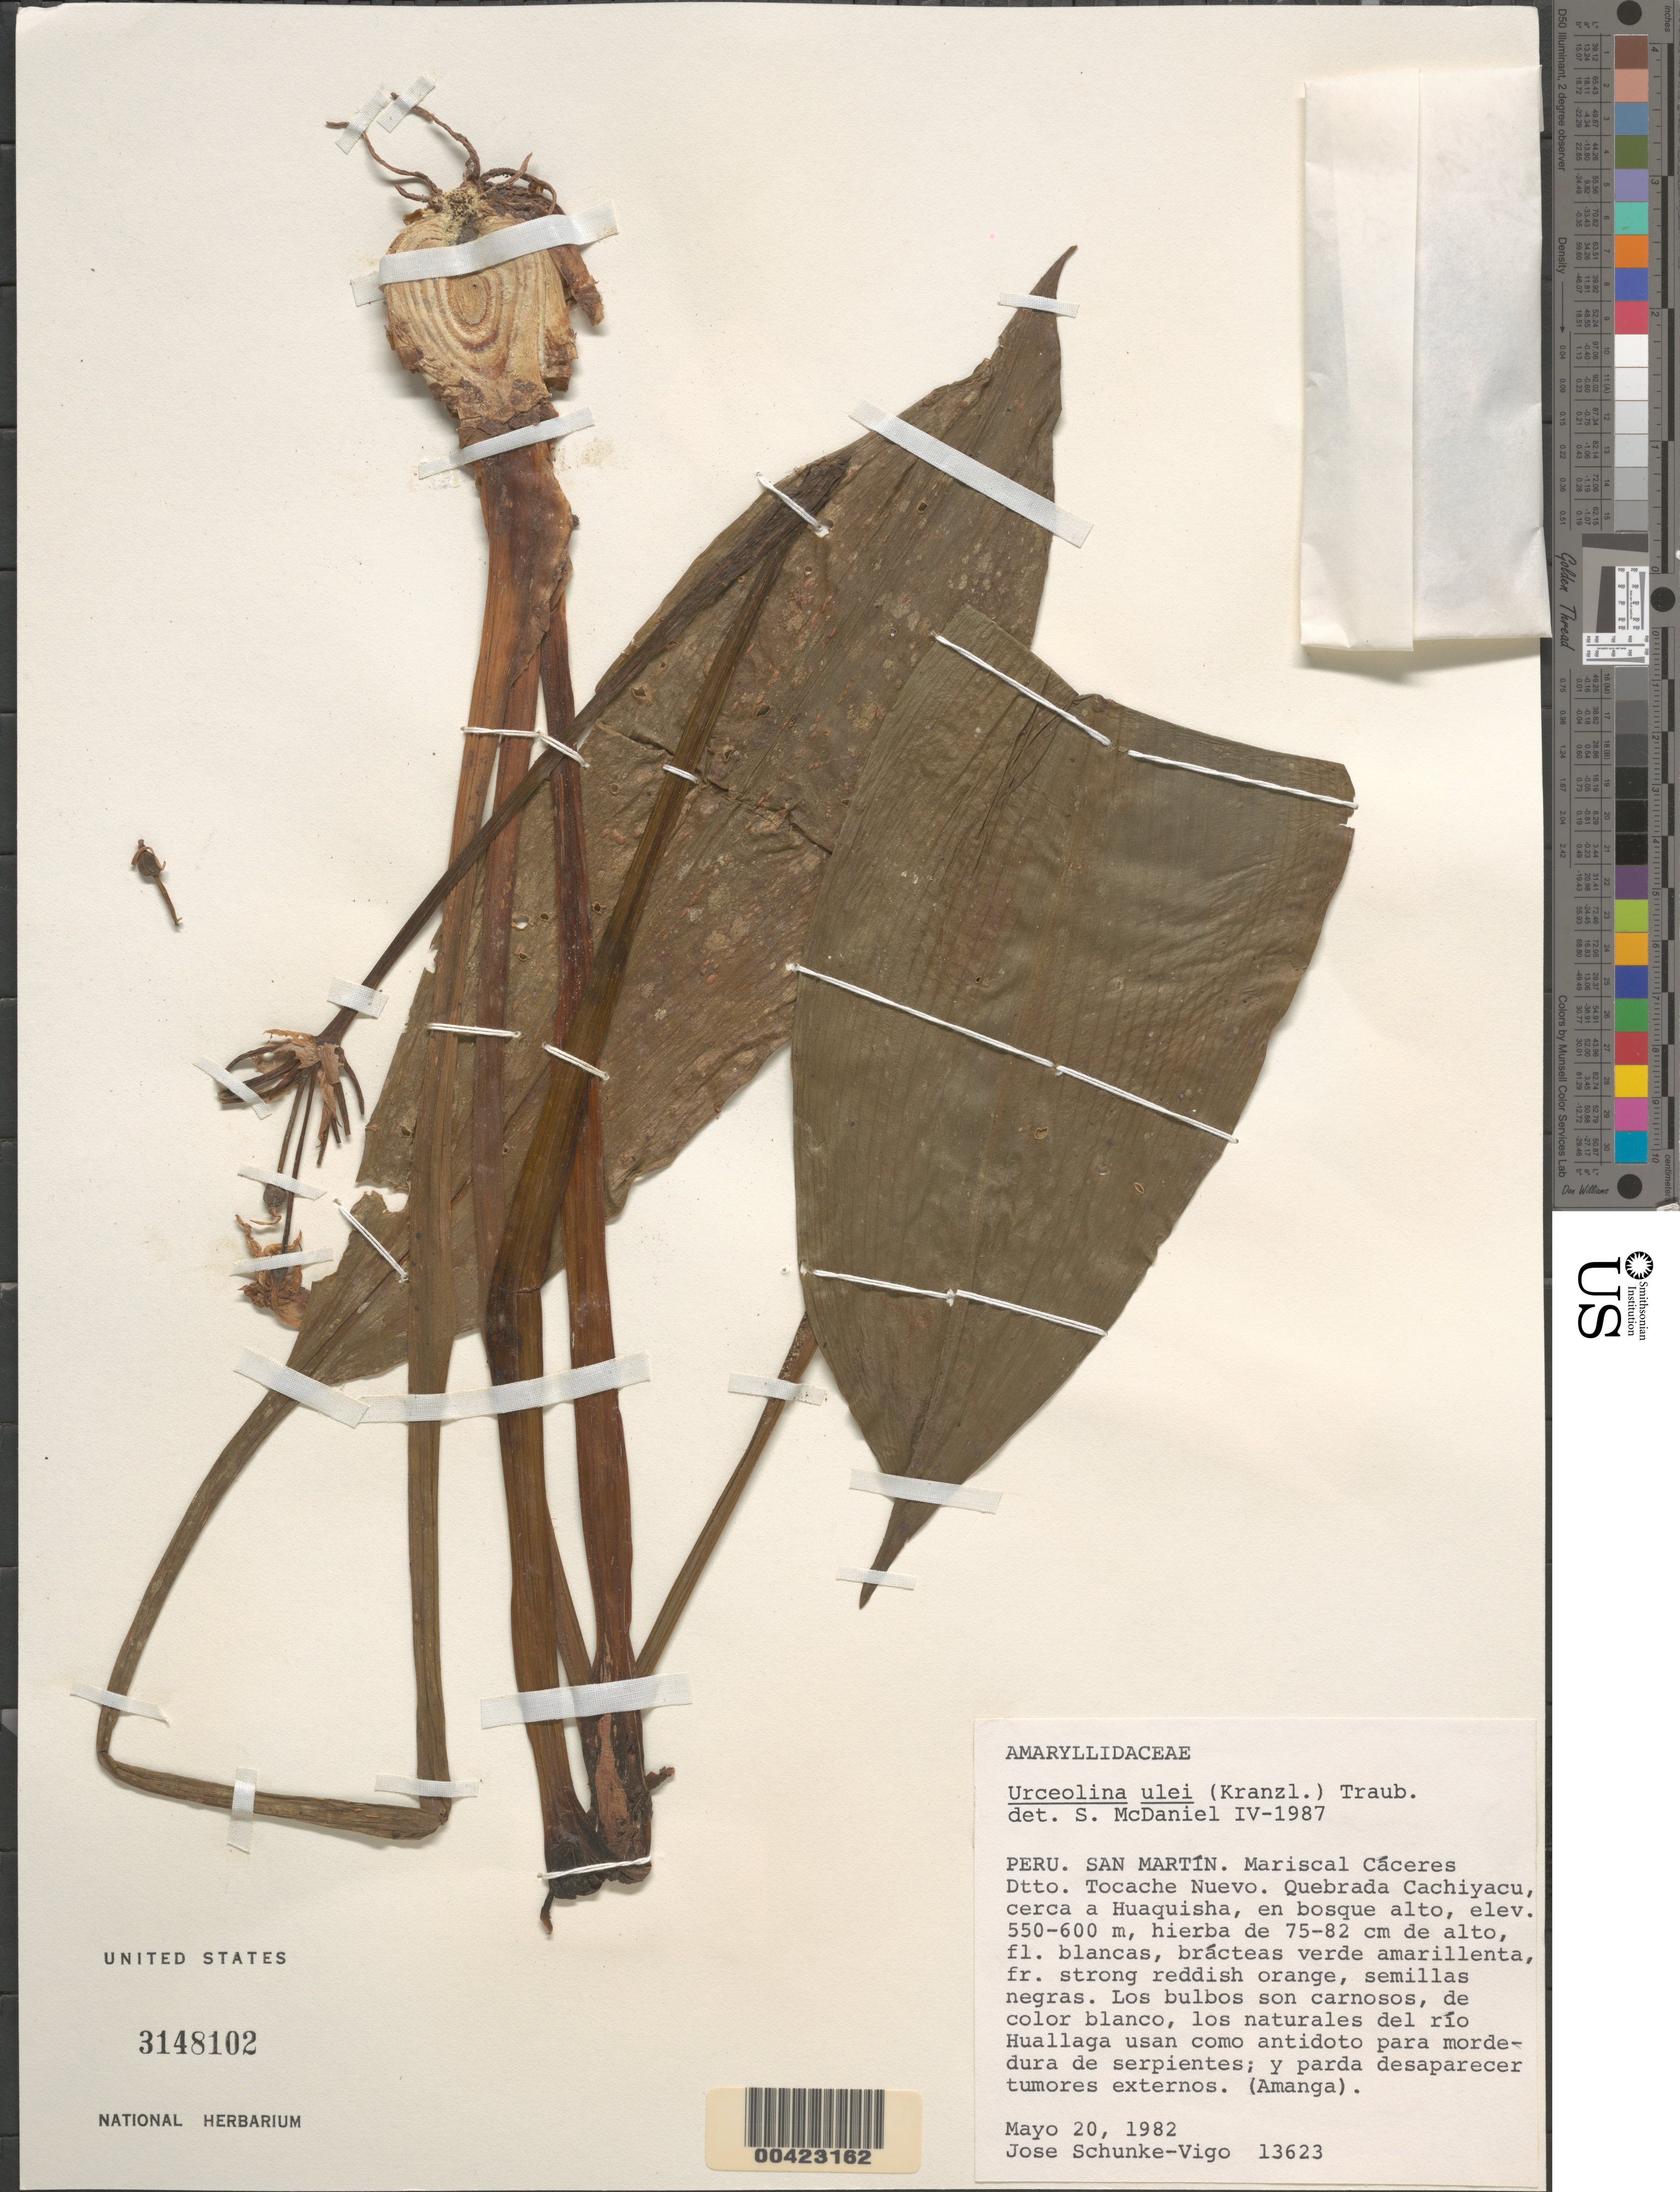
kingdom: Plantae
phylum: Tracheophyta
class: Liliopsida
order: Asparagales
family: Amaryllidaceae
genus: Urceolina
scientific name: Urceolina ulei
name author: (Kraenzl.) Traub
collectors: J. Schunke Vigo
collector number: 13623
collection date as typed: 20 May 1982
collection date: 1982-05-20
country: Peru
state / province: San Martín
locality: Mariscal caceres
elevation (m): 550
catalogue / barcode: US 3148102